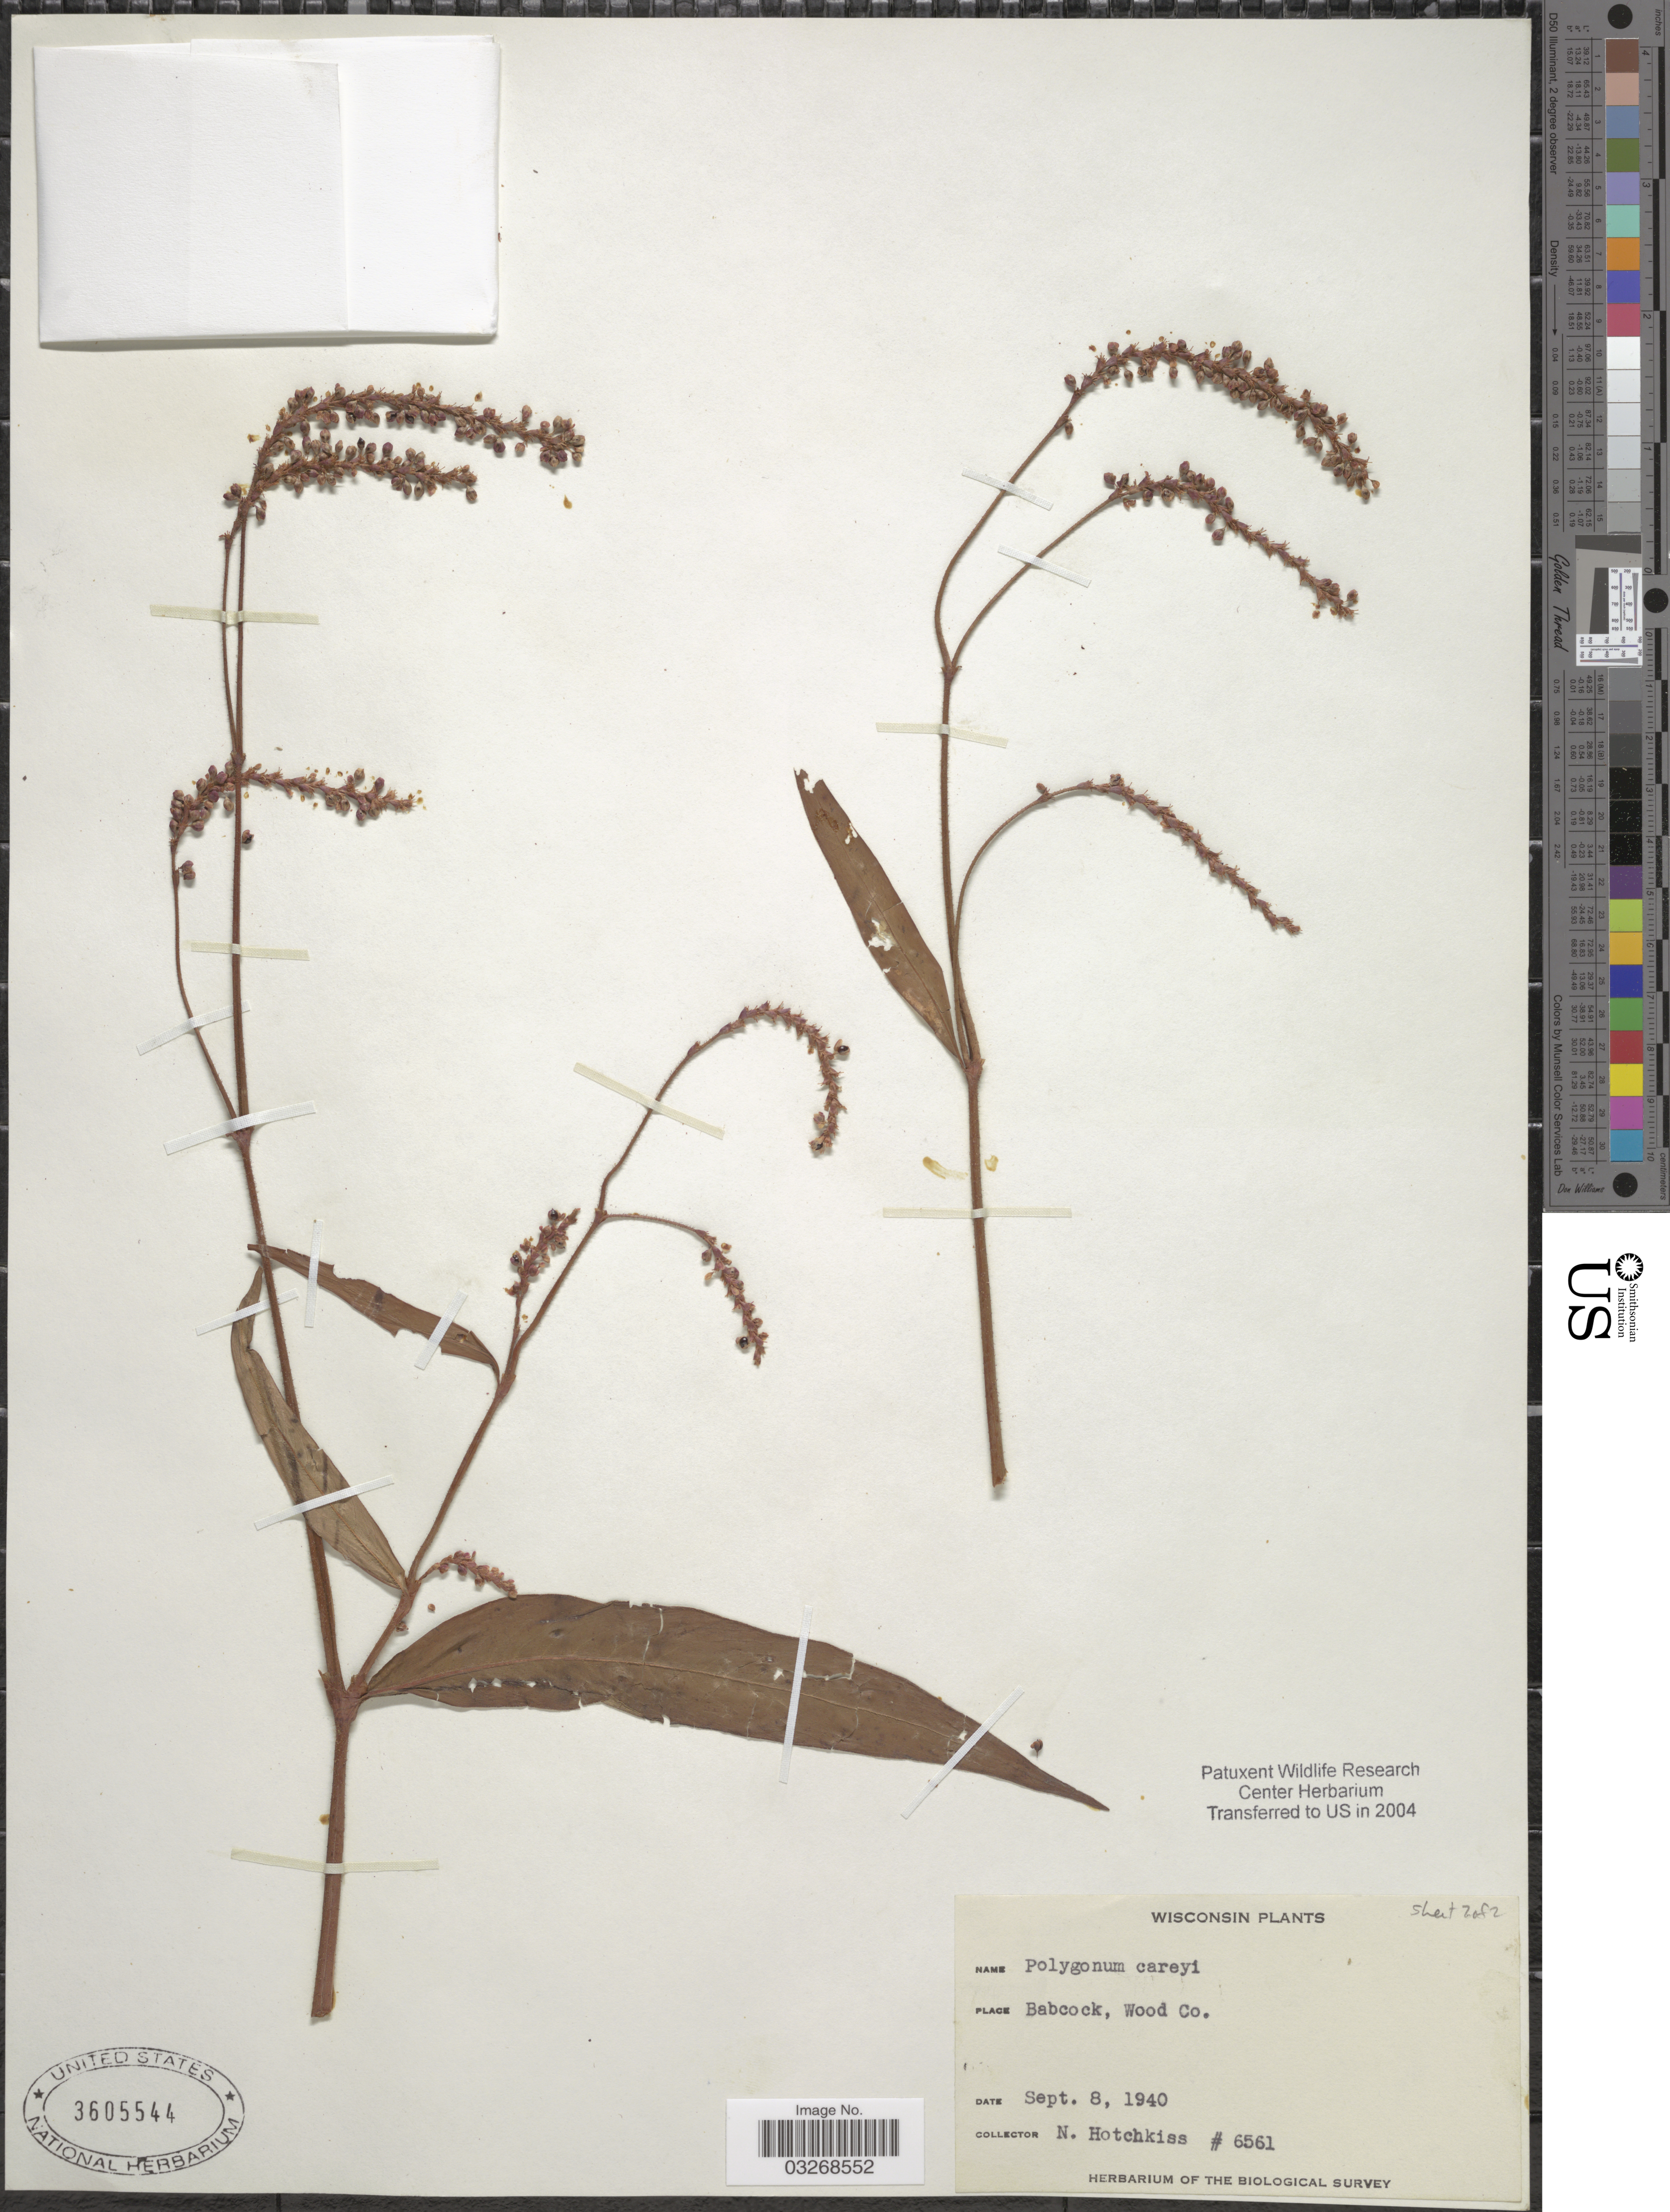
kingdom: Plantae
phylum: Tracheophyta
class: Magnoliopsida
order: Caryophyllales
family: Polygonaceae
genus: Persicaria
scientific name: Persicaria careyi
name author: (Olney) Greene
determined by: Atha, D. E.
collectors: N. Hotchkiss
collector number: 6561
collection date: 1940-09-08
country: United States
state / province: Wisconsin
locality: Babcock, Wood Co.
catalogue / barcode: US 3605544